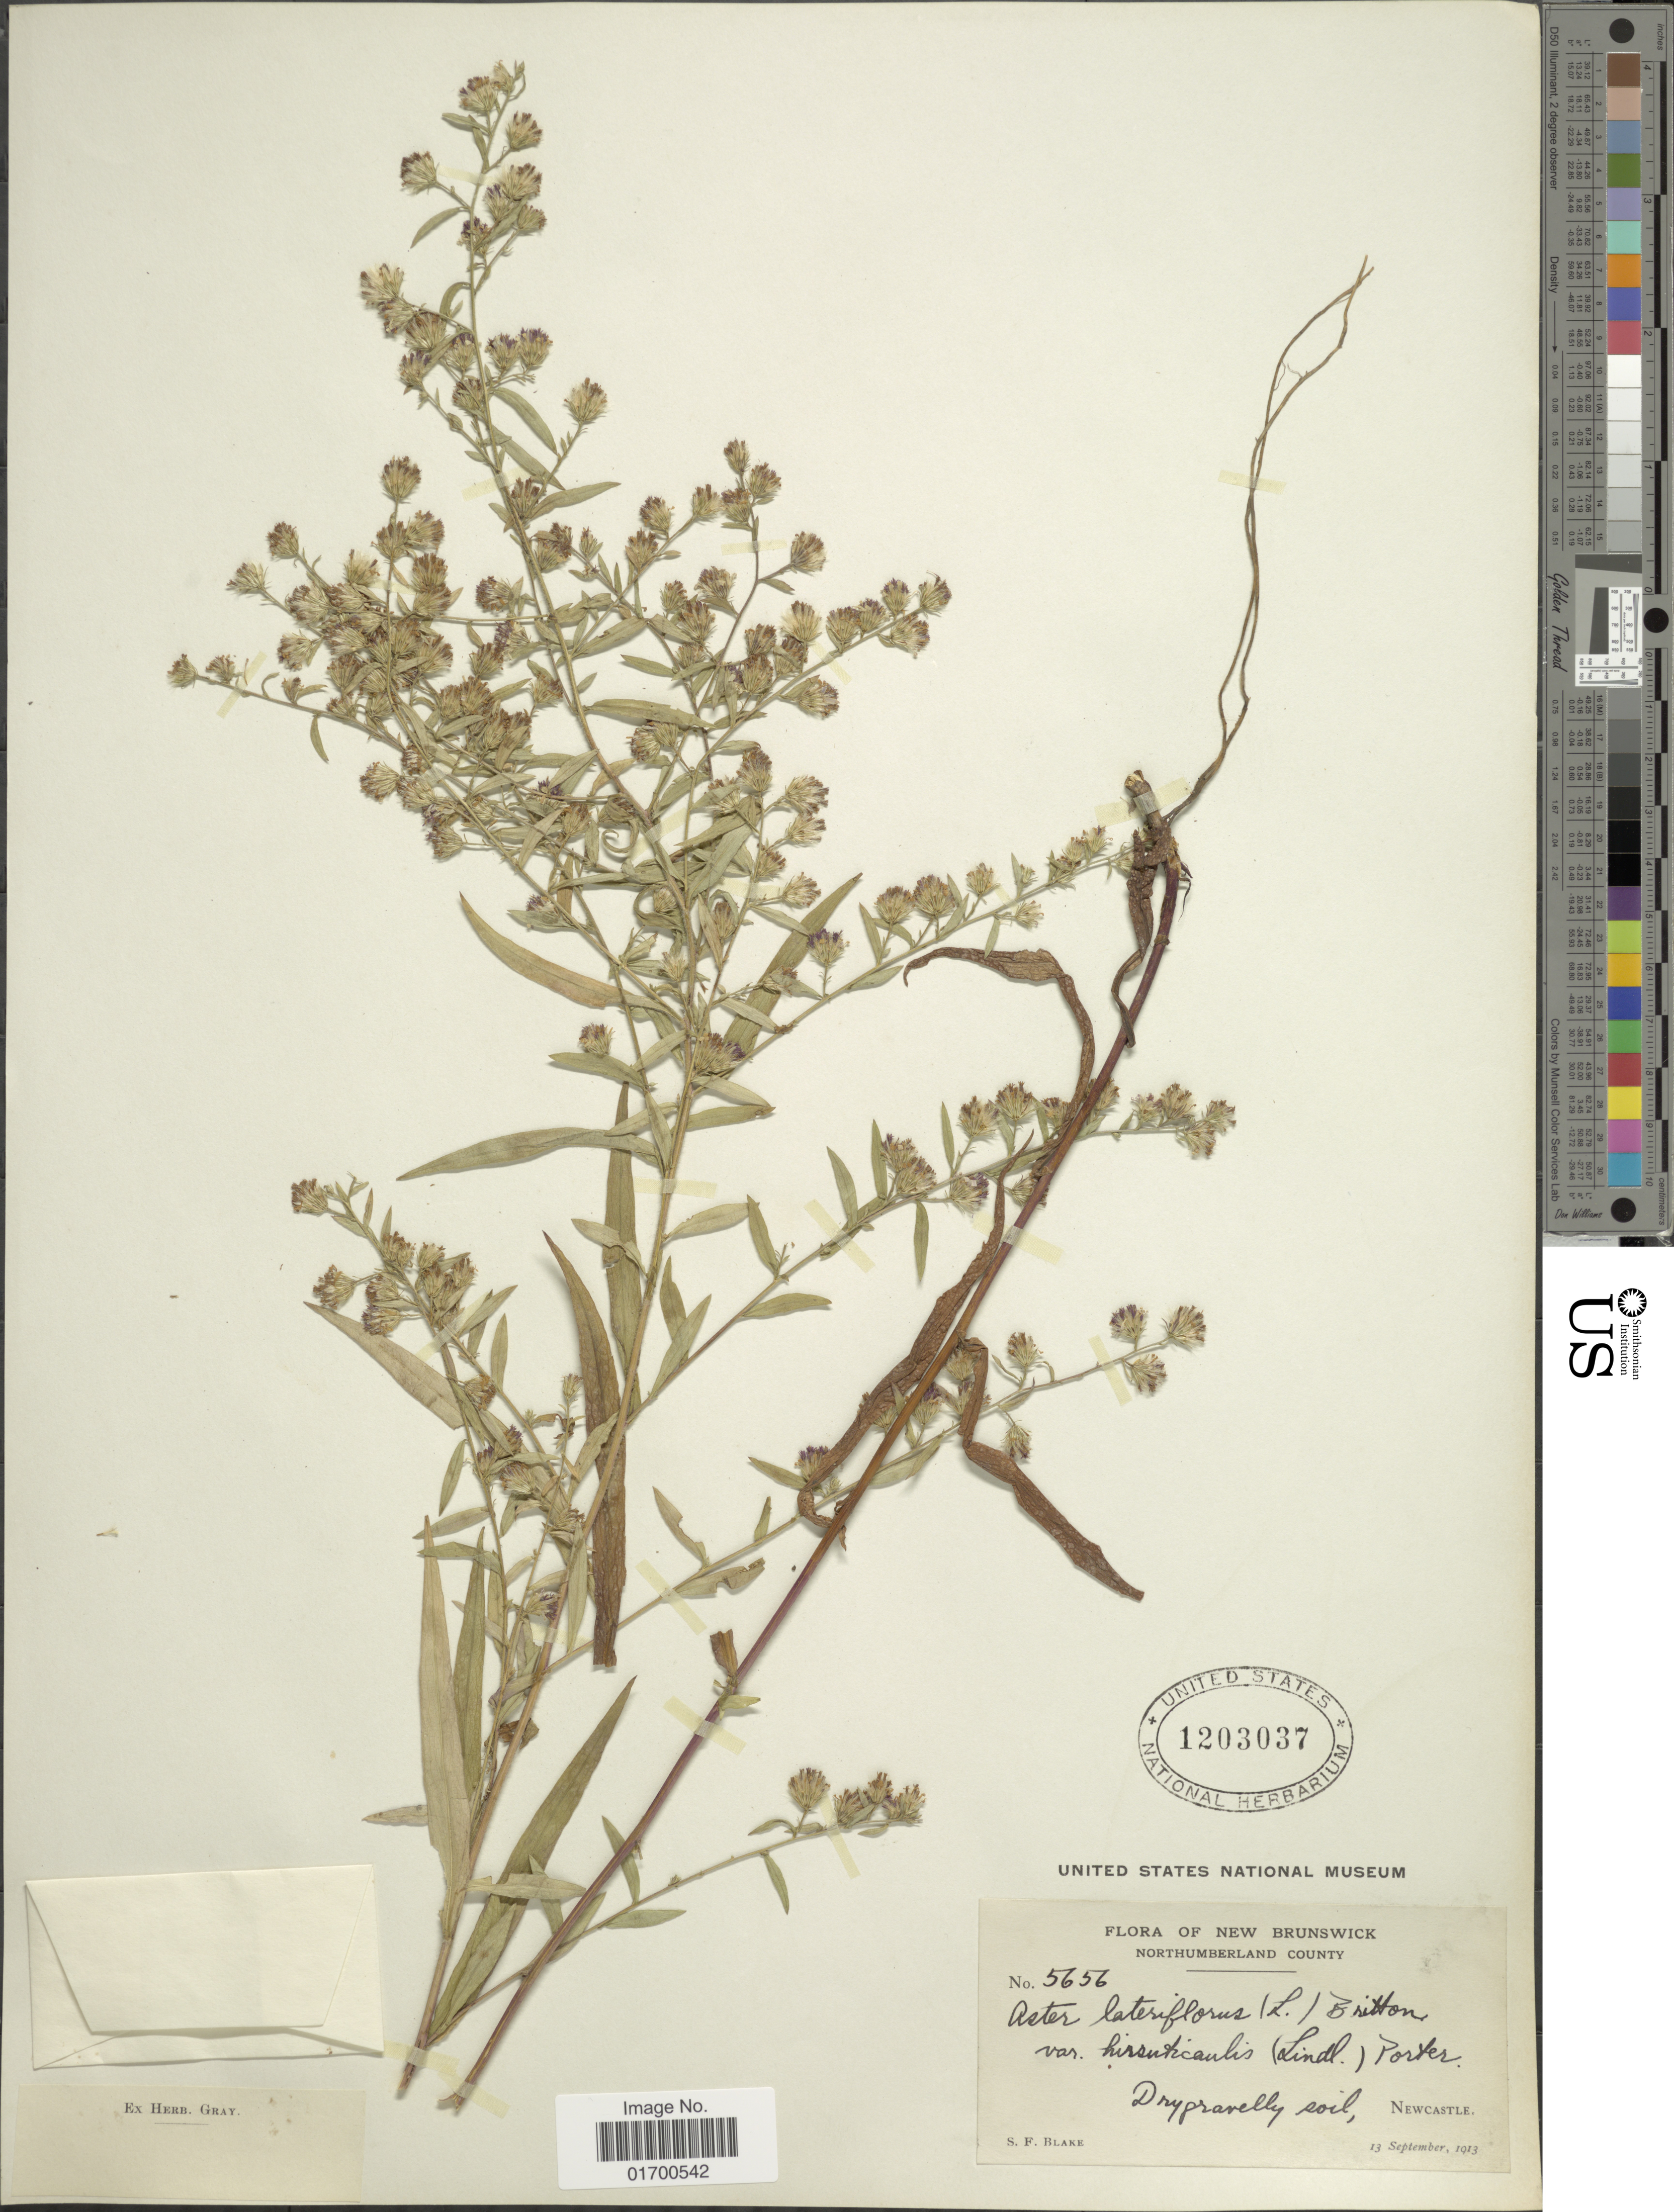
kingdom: Plantae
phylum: Tracheophyta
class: Magnoliopsida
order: Asterales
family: Asteraceae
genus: Symphyotrichum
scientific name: Symphyotrichum lateriflorum var. hirsuticaule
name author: (DC.) G.L. Nesom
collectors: S. Blake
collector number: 5656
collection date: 1913-09-13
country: Canada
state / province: New Brunswick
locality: Northumberland County, Dry gravelly soil, New Castle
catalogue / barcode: US 1203037